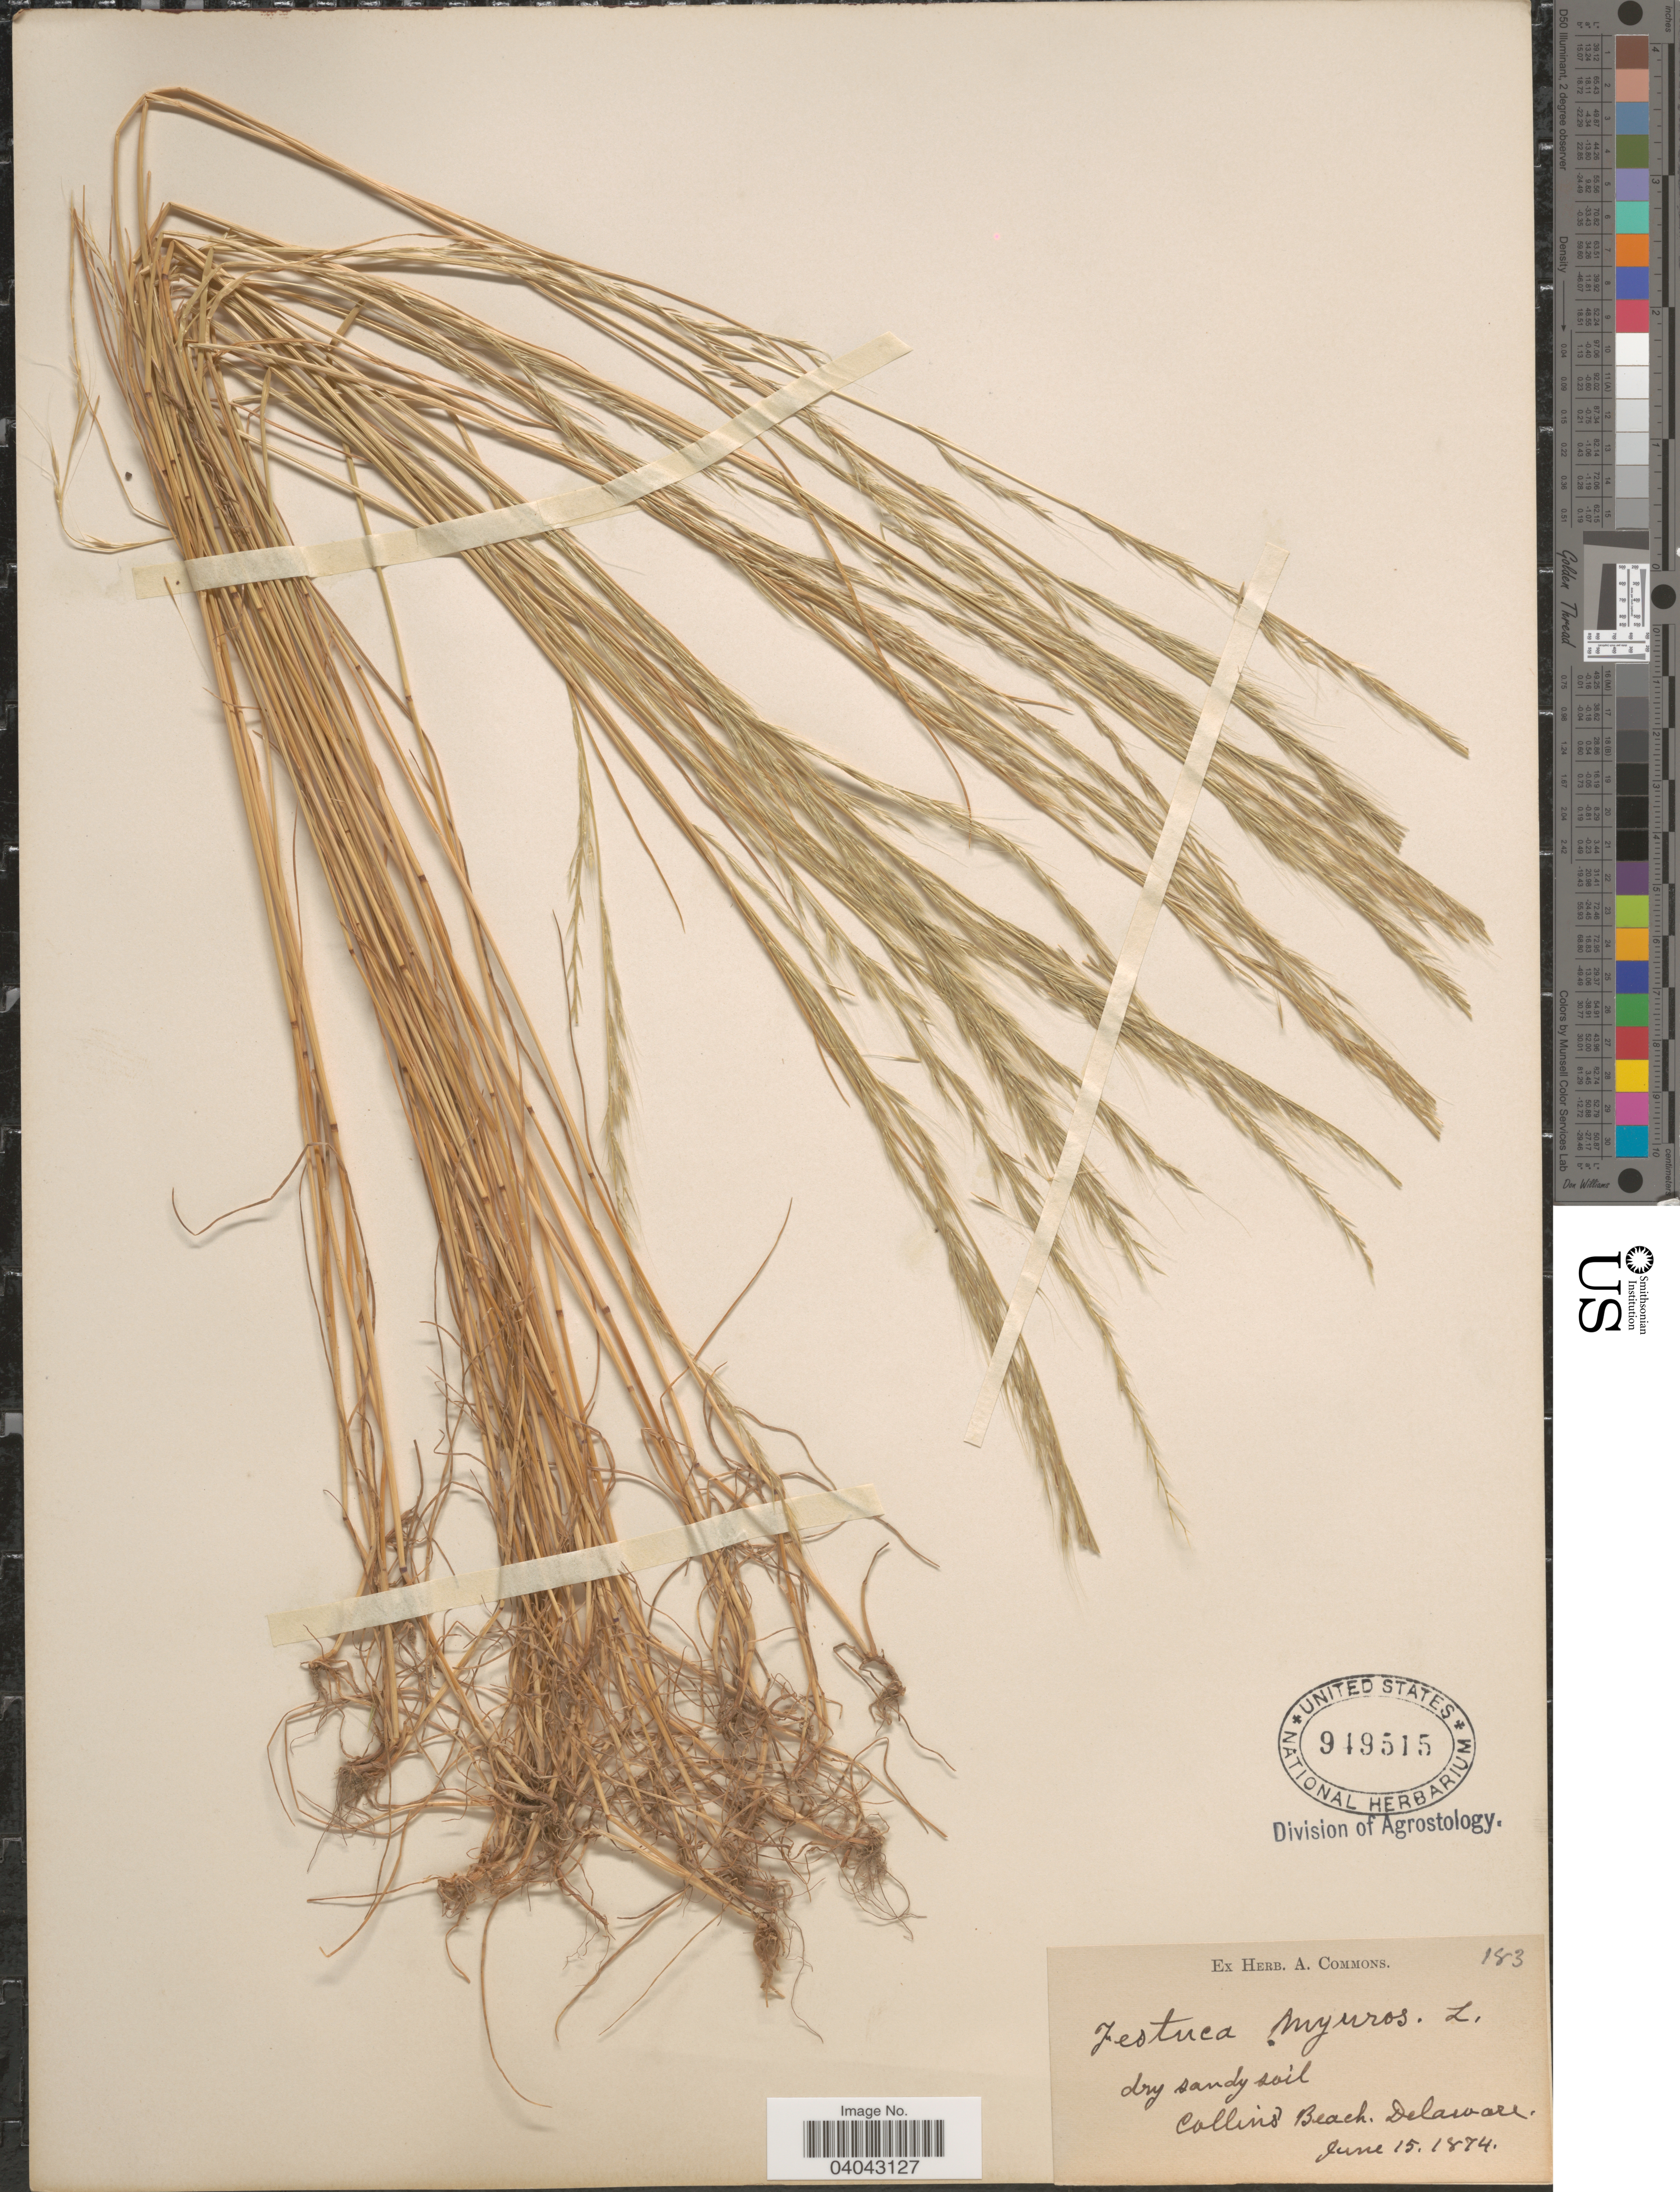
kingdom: Plantae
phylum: Tracheophyta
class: Liliopsida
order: Poales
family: Poaceae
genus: Festuca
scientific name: Festuca myuros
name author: L.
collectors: ex herb. A. Commons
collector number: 183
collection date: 1874-06-15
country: United States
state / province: Delaware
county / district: New Castle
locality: Collins Beach.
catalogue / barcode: US 949515